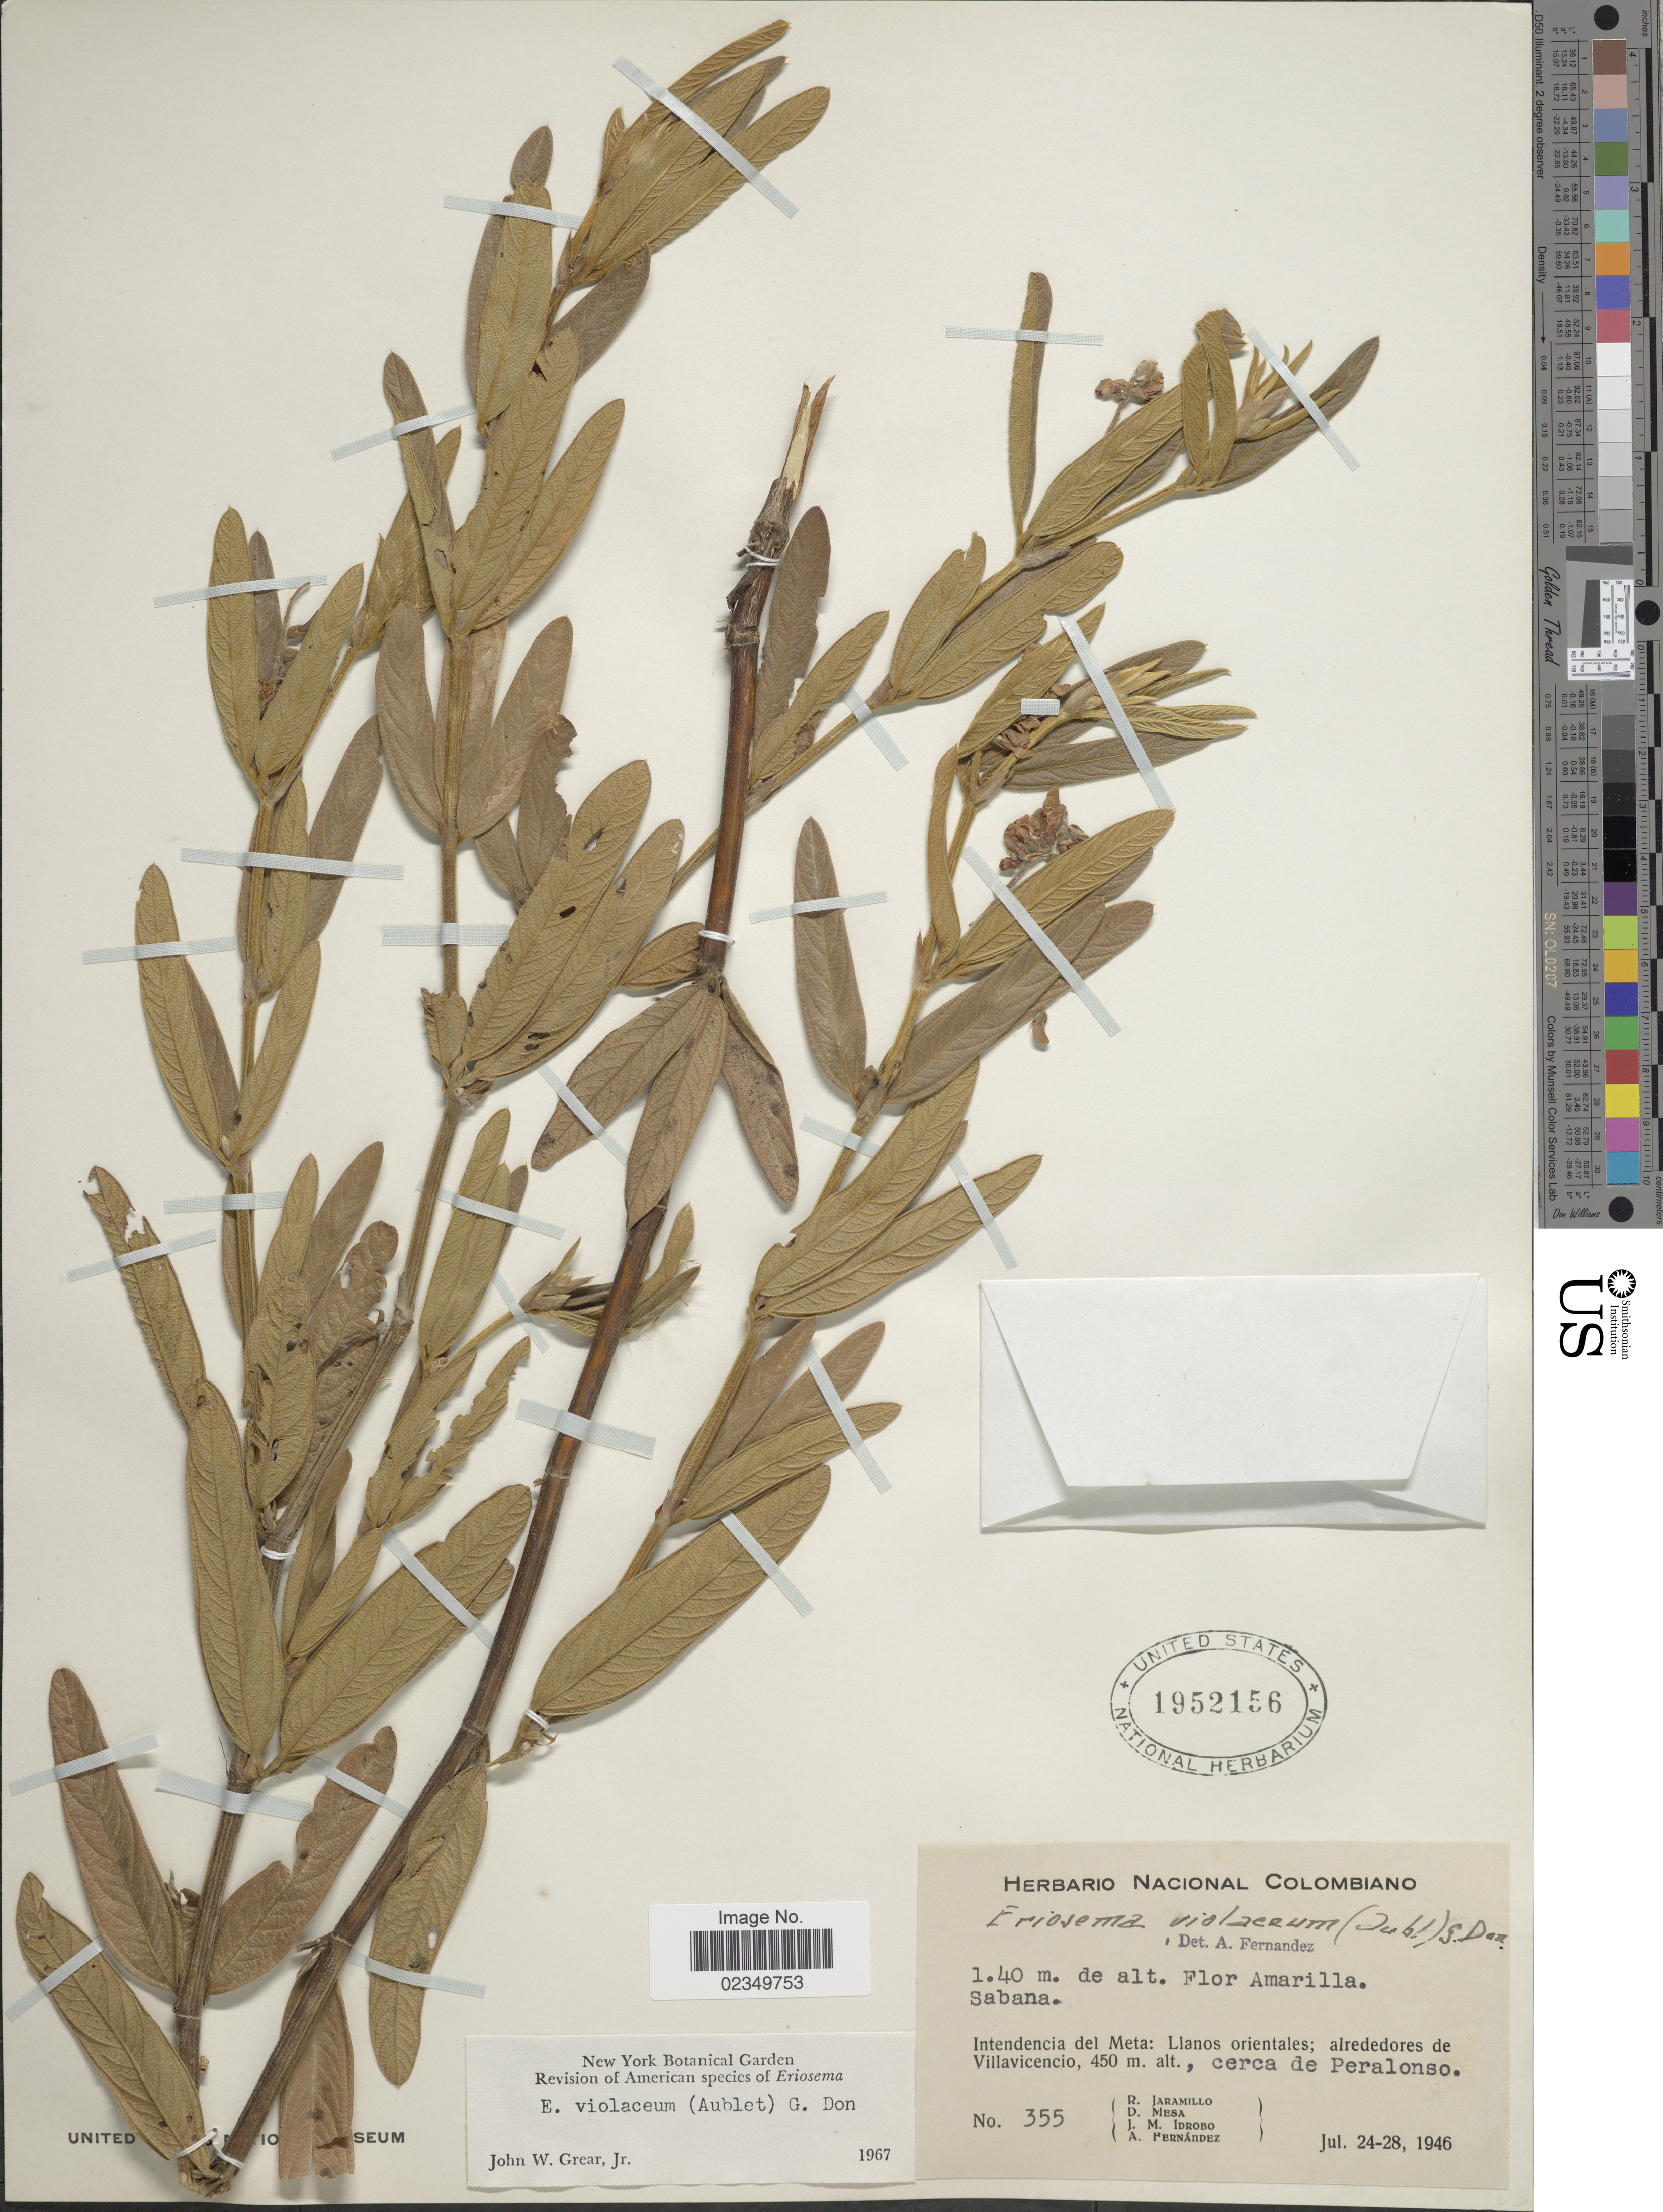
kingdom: Plantae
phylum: Tracheophyta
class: Magnoliopsida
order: Fabales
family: Fabaceae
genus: Eriosema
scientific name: Eriosema violaceum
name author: (Aubl.) G. Don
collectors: R. Jaramillo M., D. Mesa, J. M. Idrobo & A. Fernández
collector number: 355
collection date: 1946-07-24/1946-07-28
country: Colombia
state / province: Meta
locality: Intendencia del Meta: Llanos orientales; alrededores de Villavicencio, cerca de Peralonso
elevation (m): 450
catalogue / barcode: US 1952156